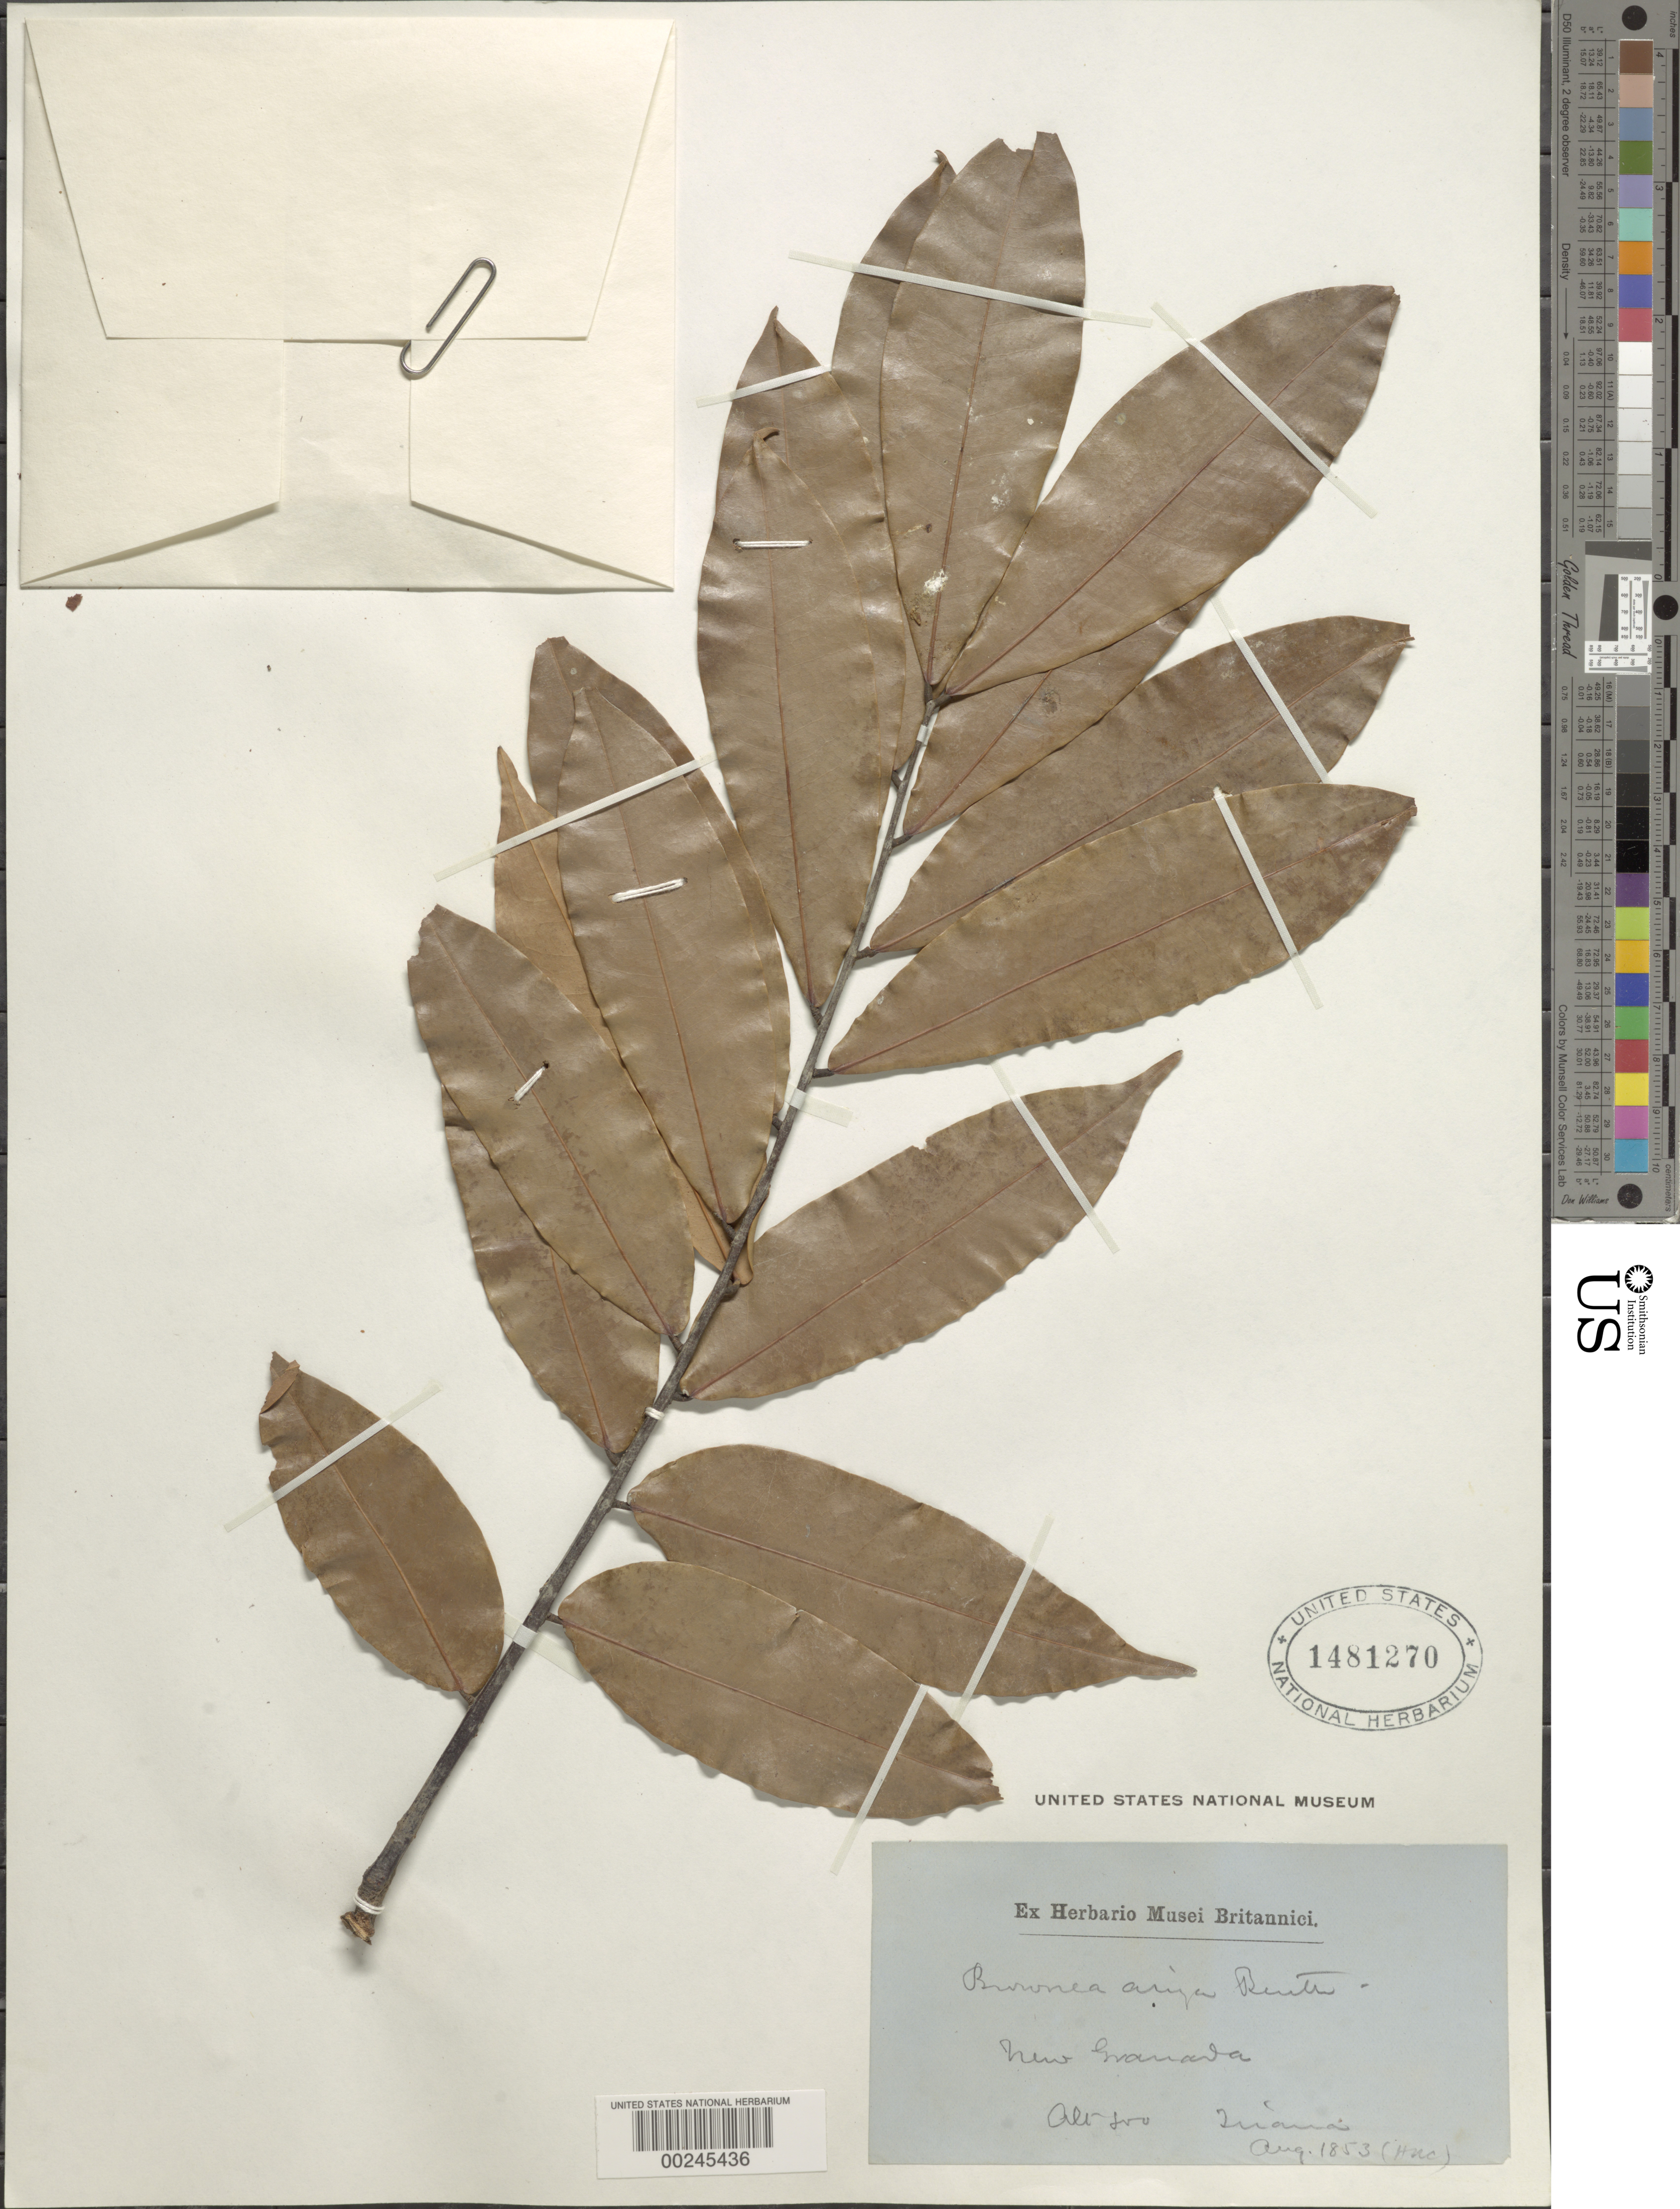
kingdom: Plantae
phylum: Tracheophyta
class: Magnoliopsida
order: Fabales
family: Fabaceae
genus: Brownea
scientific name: Brownea ariza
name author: Benth.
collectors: J. J. Triana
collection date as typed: Aug 1853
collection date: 1853-08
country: Colombia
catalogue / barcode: US 1481270